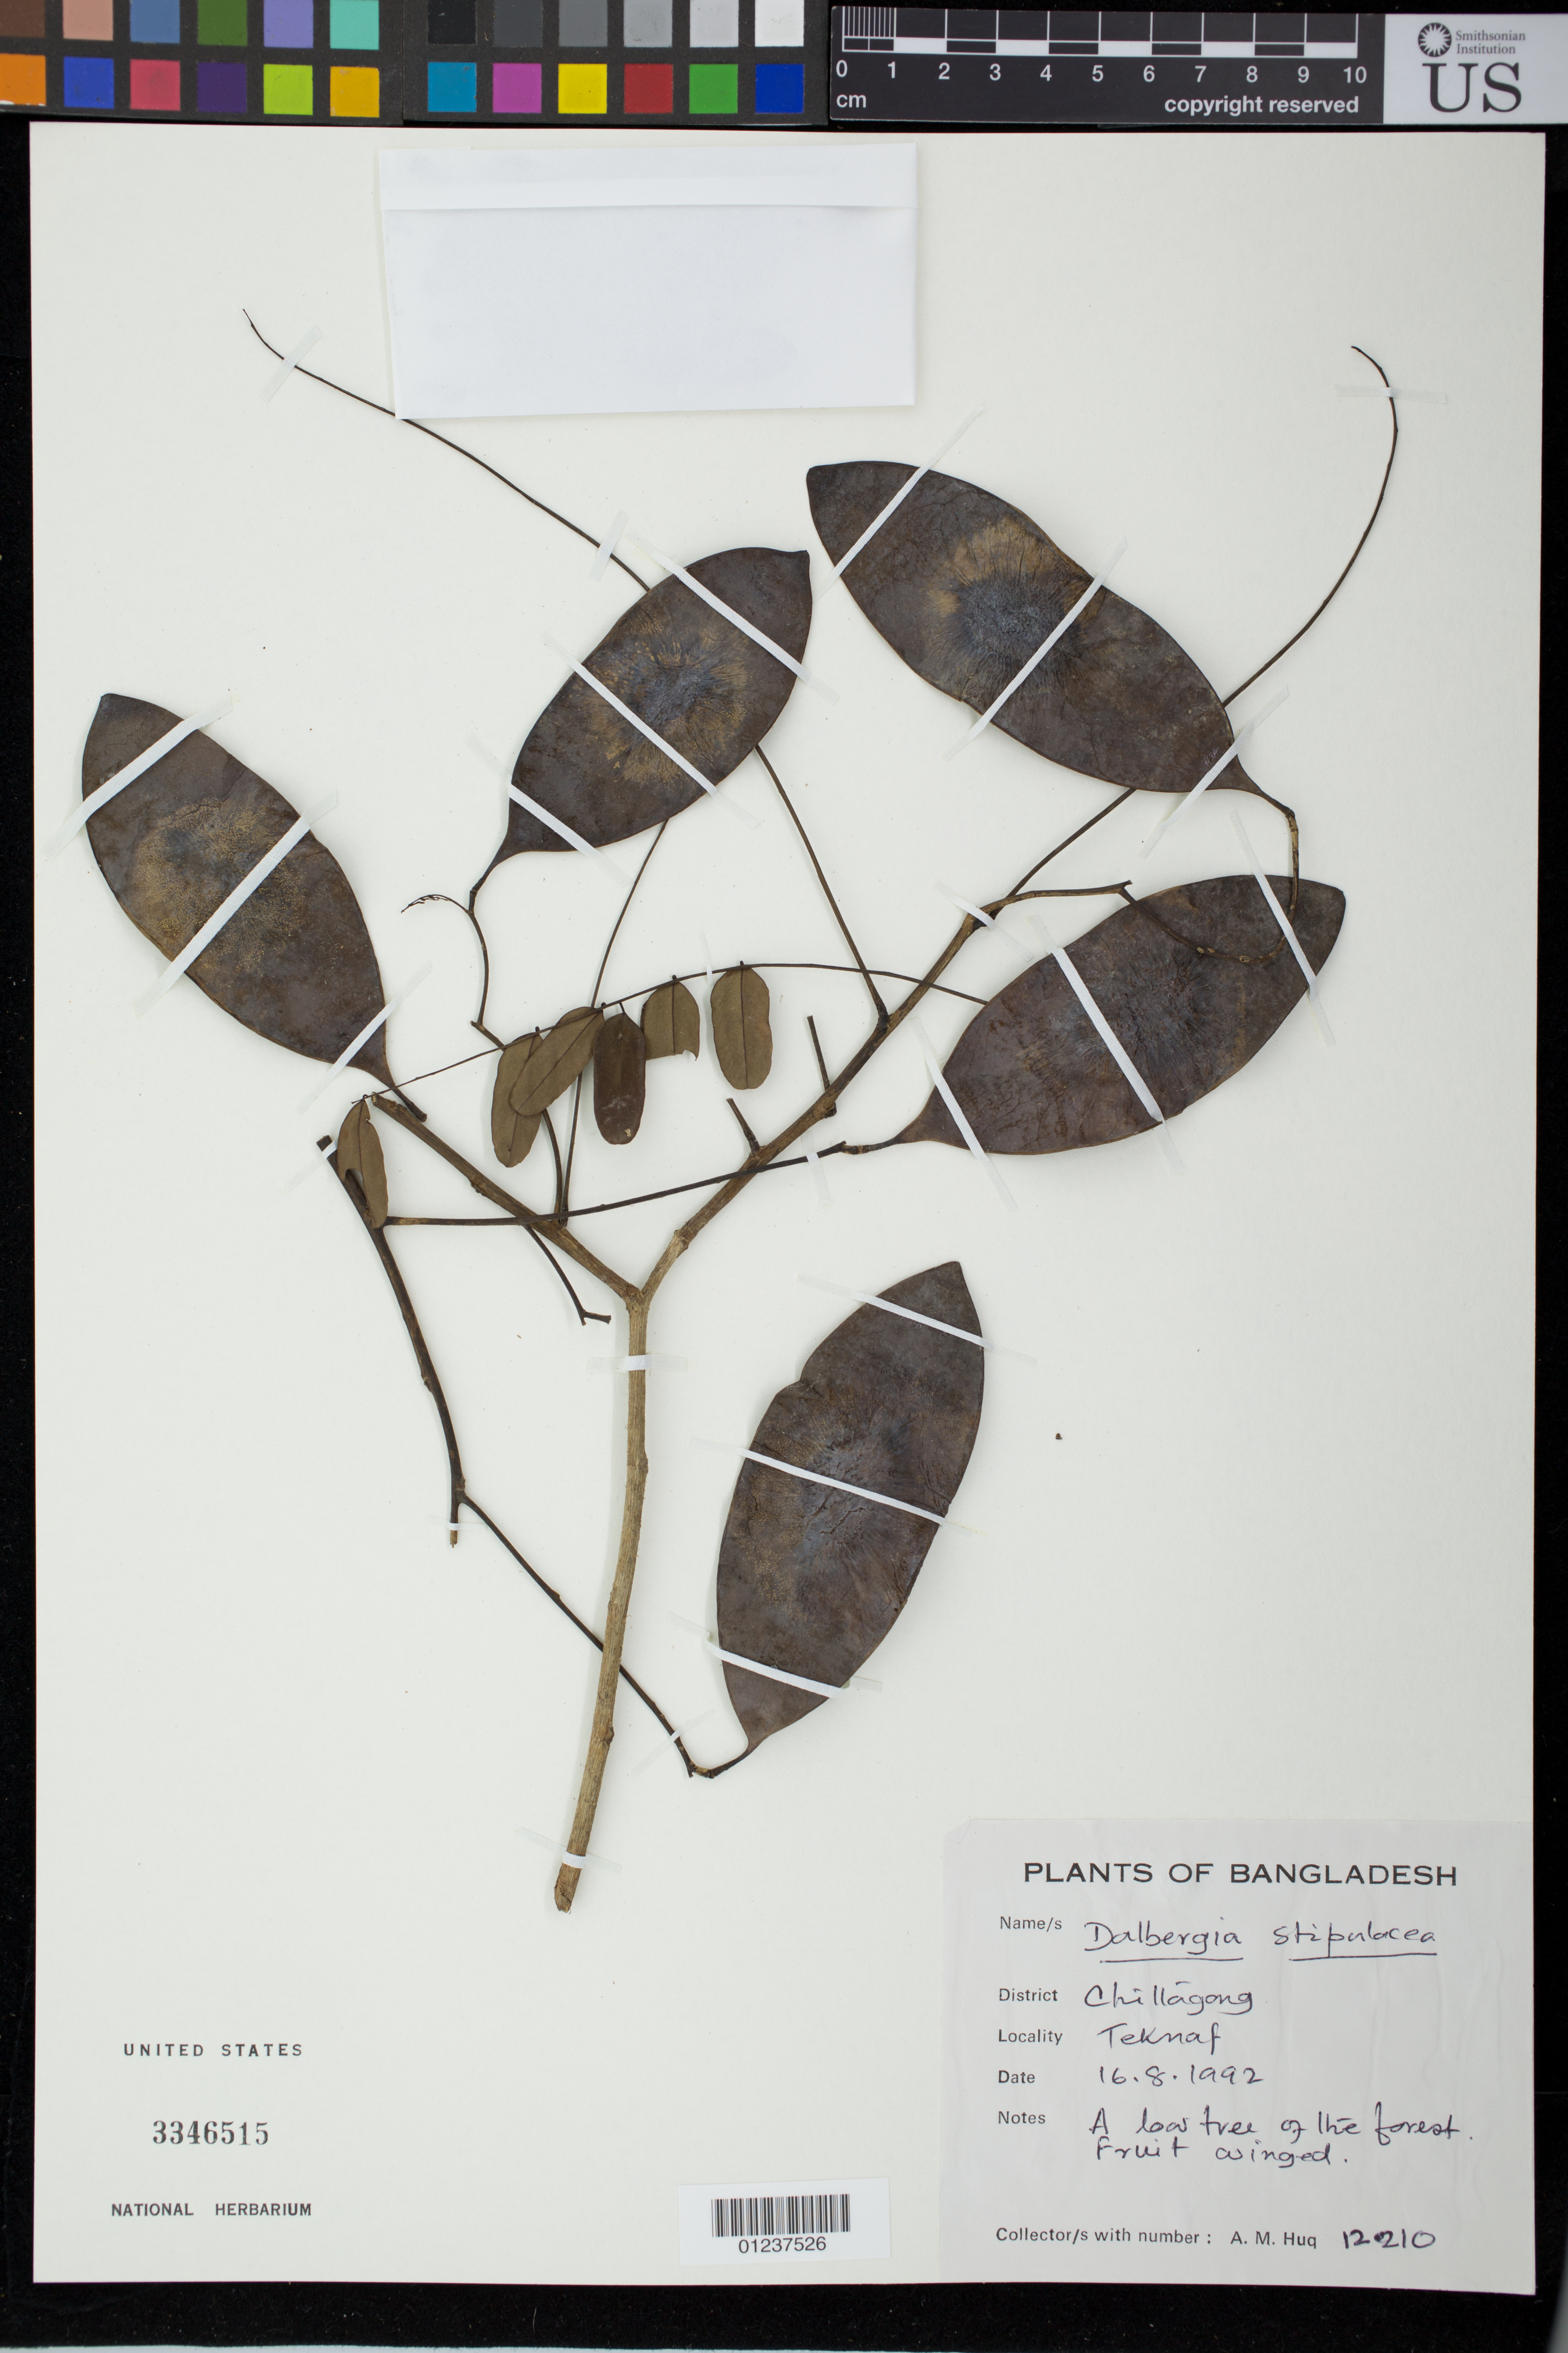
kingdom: Plantae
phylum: Tracheophyta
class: Magnoliopsida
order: Fabales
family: Fabaceae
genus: Dalbergia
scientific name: Dalbergia stipulacea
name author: Roxb.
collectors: A. M. Huq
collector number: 12210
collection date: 1992-08-16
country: Bangladesh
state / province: Chittagong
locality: Teknaf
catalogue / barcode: US 3346515